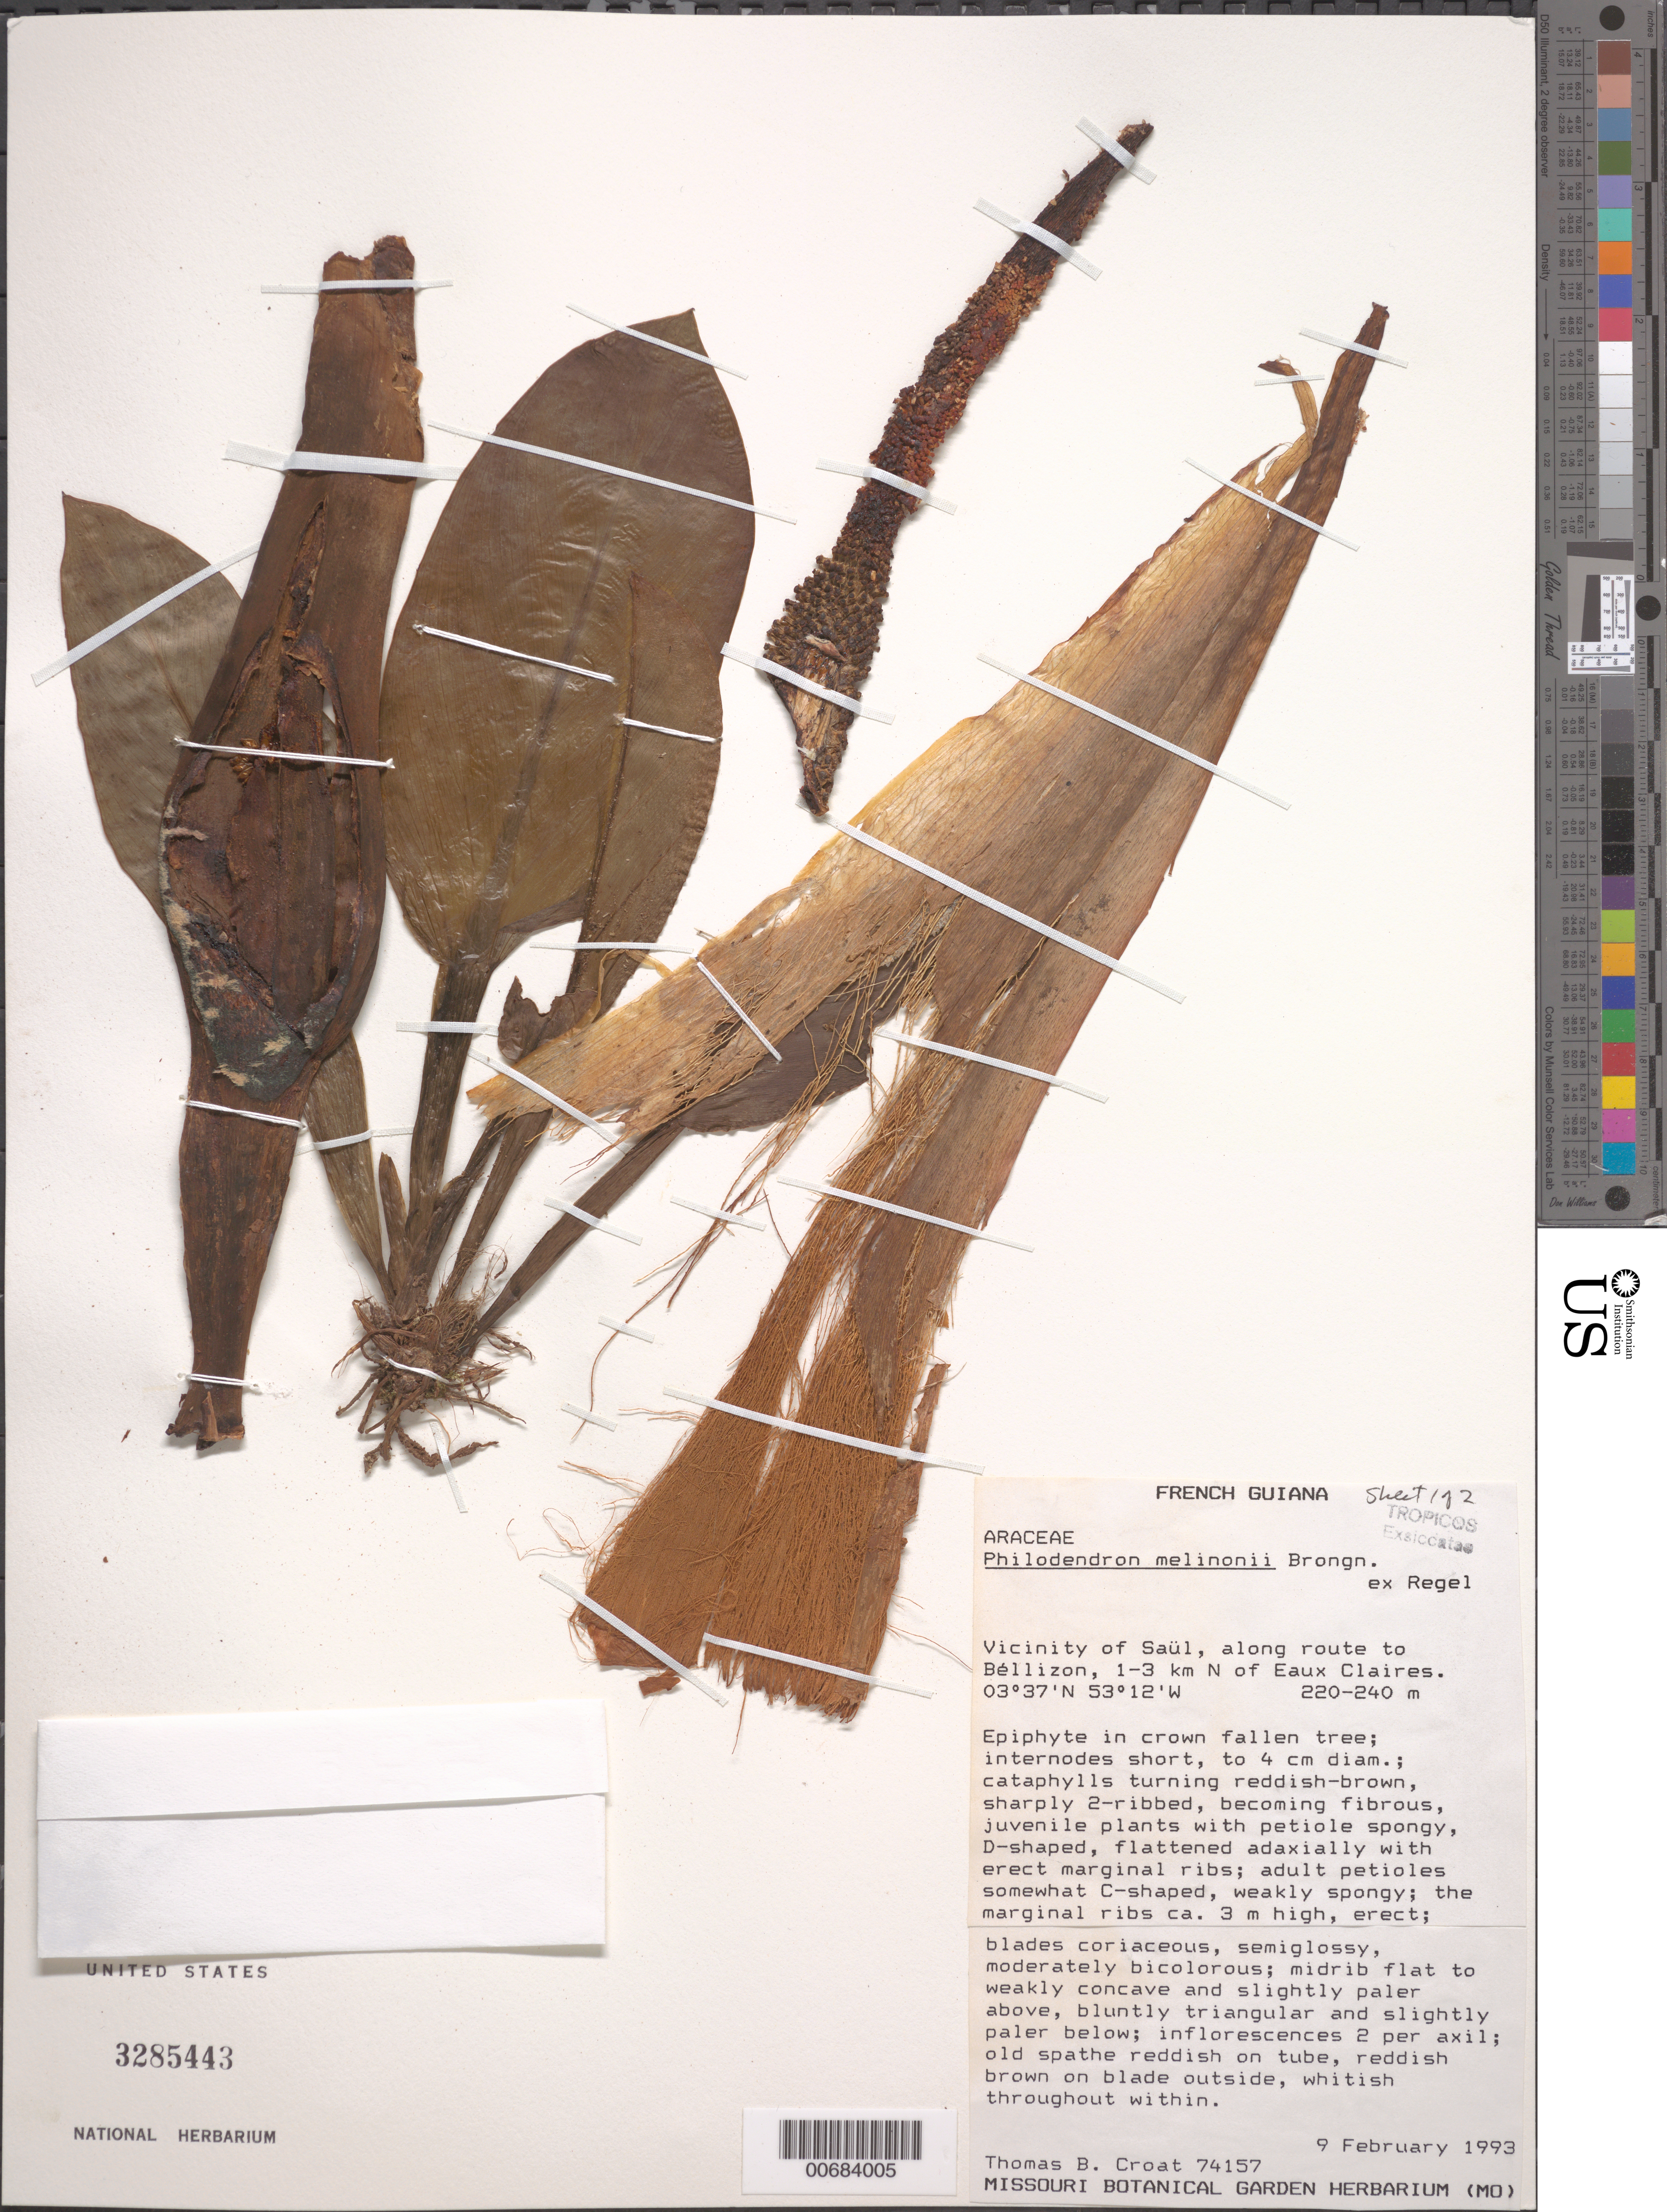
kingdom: Plantae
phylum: Tracheophyta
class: Liliopsida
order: Alismatales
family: Araceae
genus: Philodendron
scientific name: Philodendron melinonii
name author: Brongn. ex Regel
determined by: Croat, Thomas B., Missouri Botanical Garden (MO)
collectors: T. B. Croat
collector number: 74157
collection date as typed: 9-Feb-93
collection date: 1993-02-09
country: French Guiana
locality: Saül, along route to Béllizon, 1-3 km N of Eaux Claires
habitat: Epiphyte in crown of fallen tree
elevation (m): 220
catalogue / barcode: US 3285443